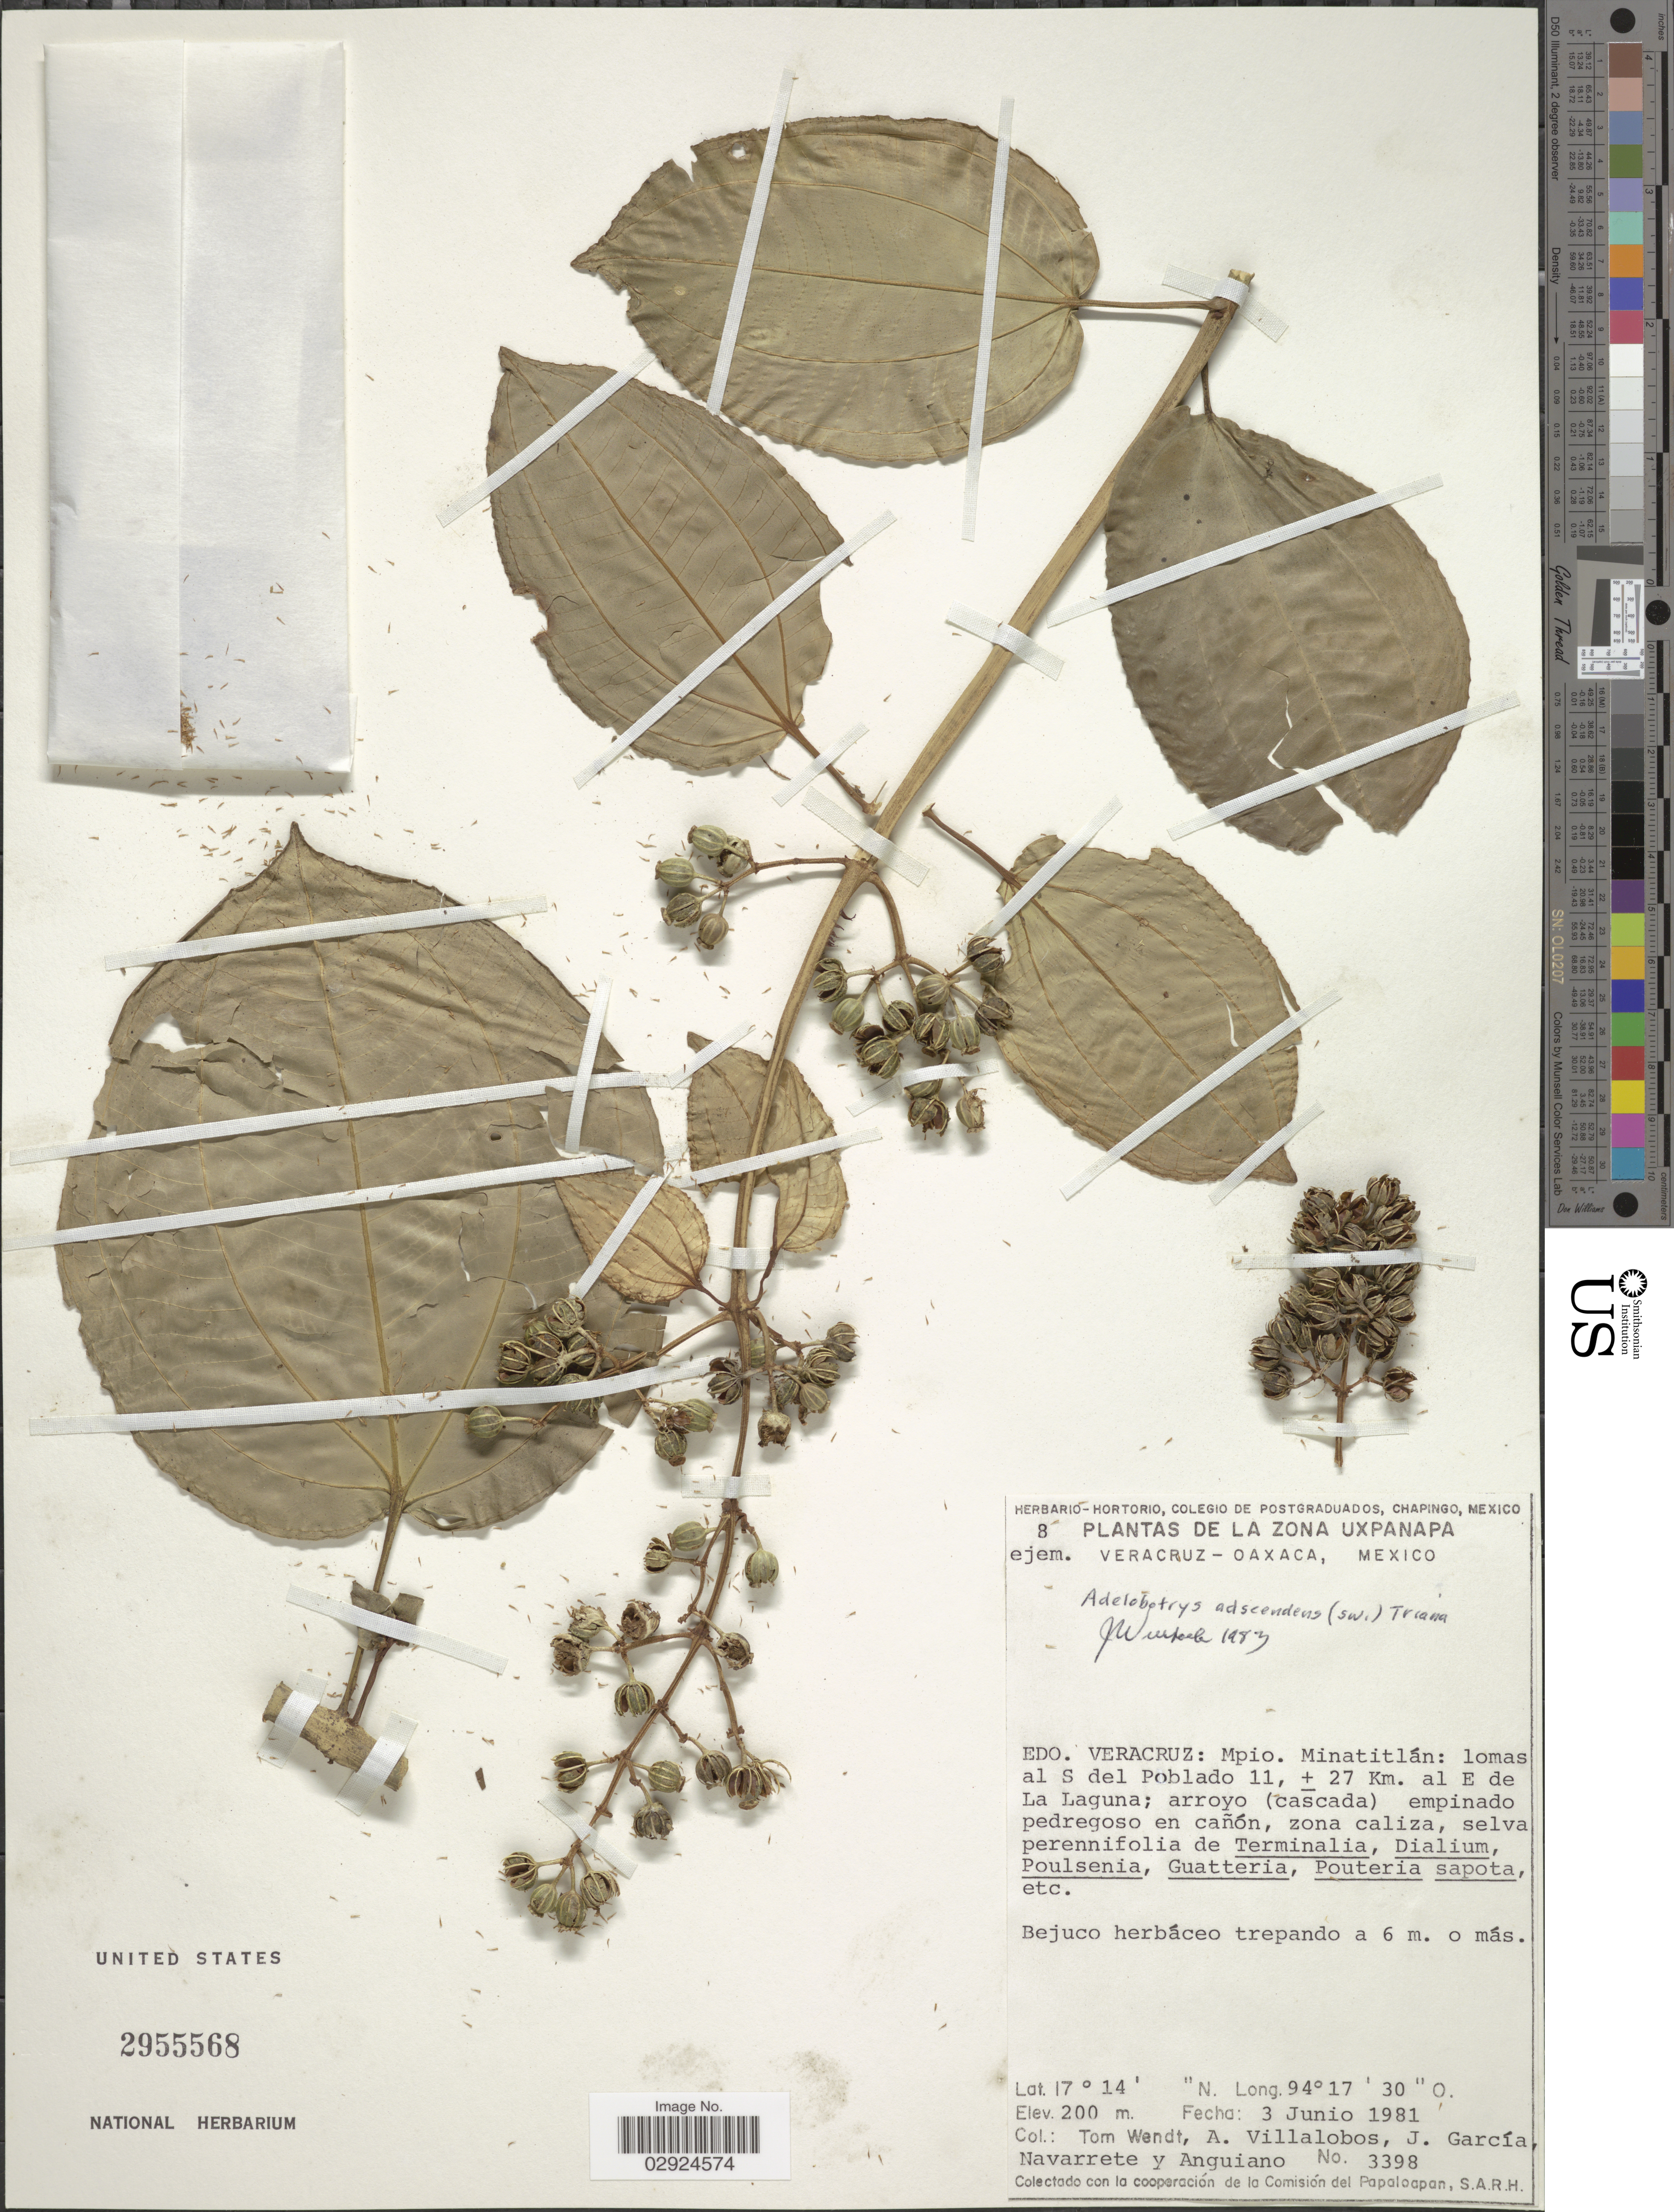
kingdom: Plantae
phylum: Tracheophyta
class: Magnoliopsida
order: Myrtales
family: Melastomataceae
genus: Adelobotrys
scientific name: Adelobotrys adscendens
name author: (Sw.) Triana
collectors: T. L. Wendt, A. Villalobos, J. García, Navarrete & -. Anguiano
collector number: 3398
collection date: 1981-06-03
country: Mexico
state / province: Veracruz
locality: Edo. Veracruz: Mpio. Minatitlán: lomas al S del Poblado 11, ± 27 Km. al E de La Laguna.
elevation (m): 200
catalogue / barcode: US 2955568